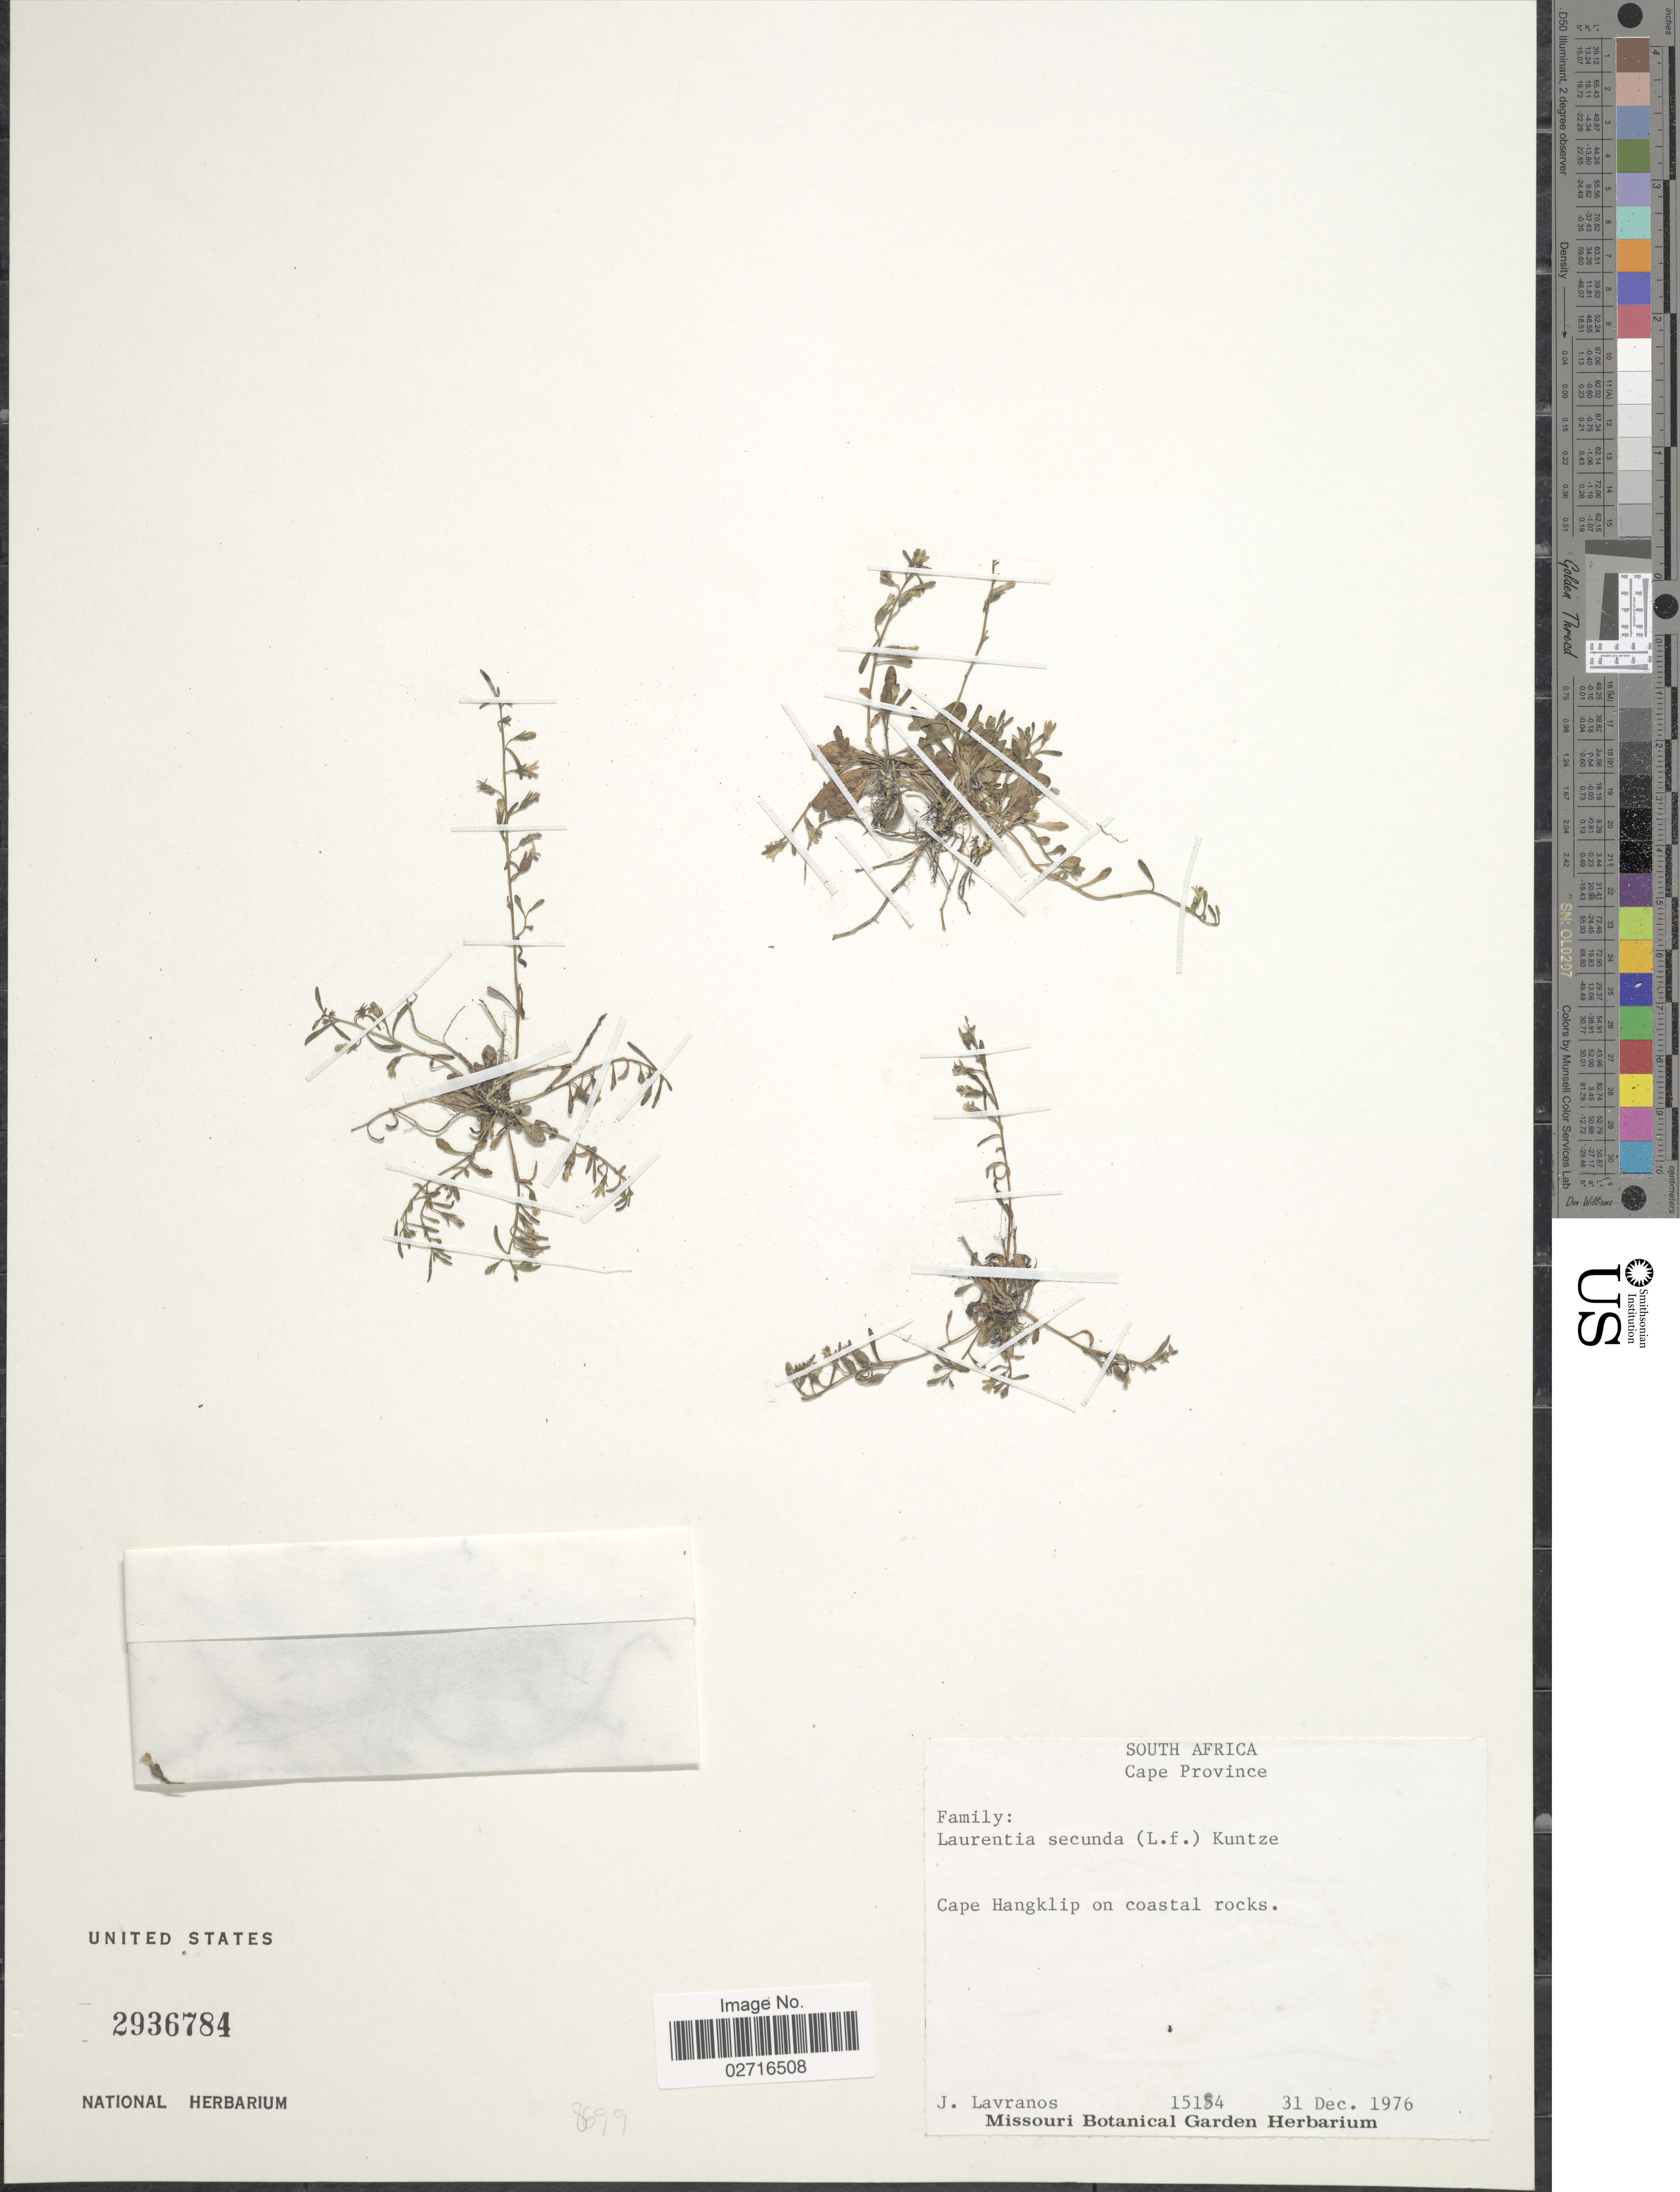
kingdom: Plantae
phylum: Tracheophyta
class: Magnoliopsida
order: Asterales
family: Campanulaceae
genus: Laurentia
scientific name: Laurentia secunda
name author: (L. f.) Kuntze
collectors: J. Lavranos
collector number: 1514*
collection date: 1976-12-31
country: South Africa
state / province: Western Cape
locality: Cape Hangklip on coastal rocks.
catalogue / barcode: US 2936784